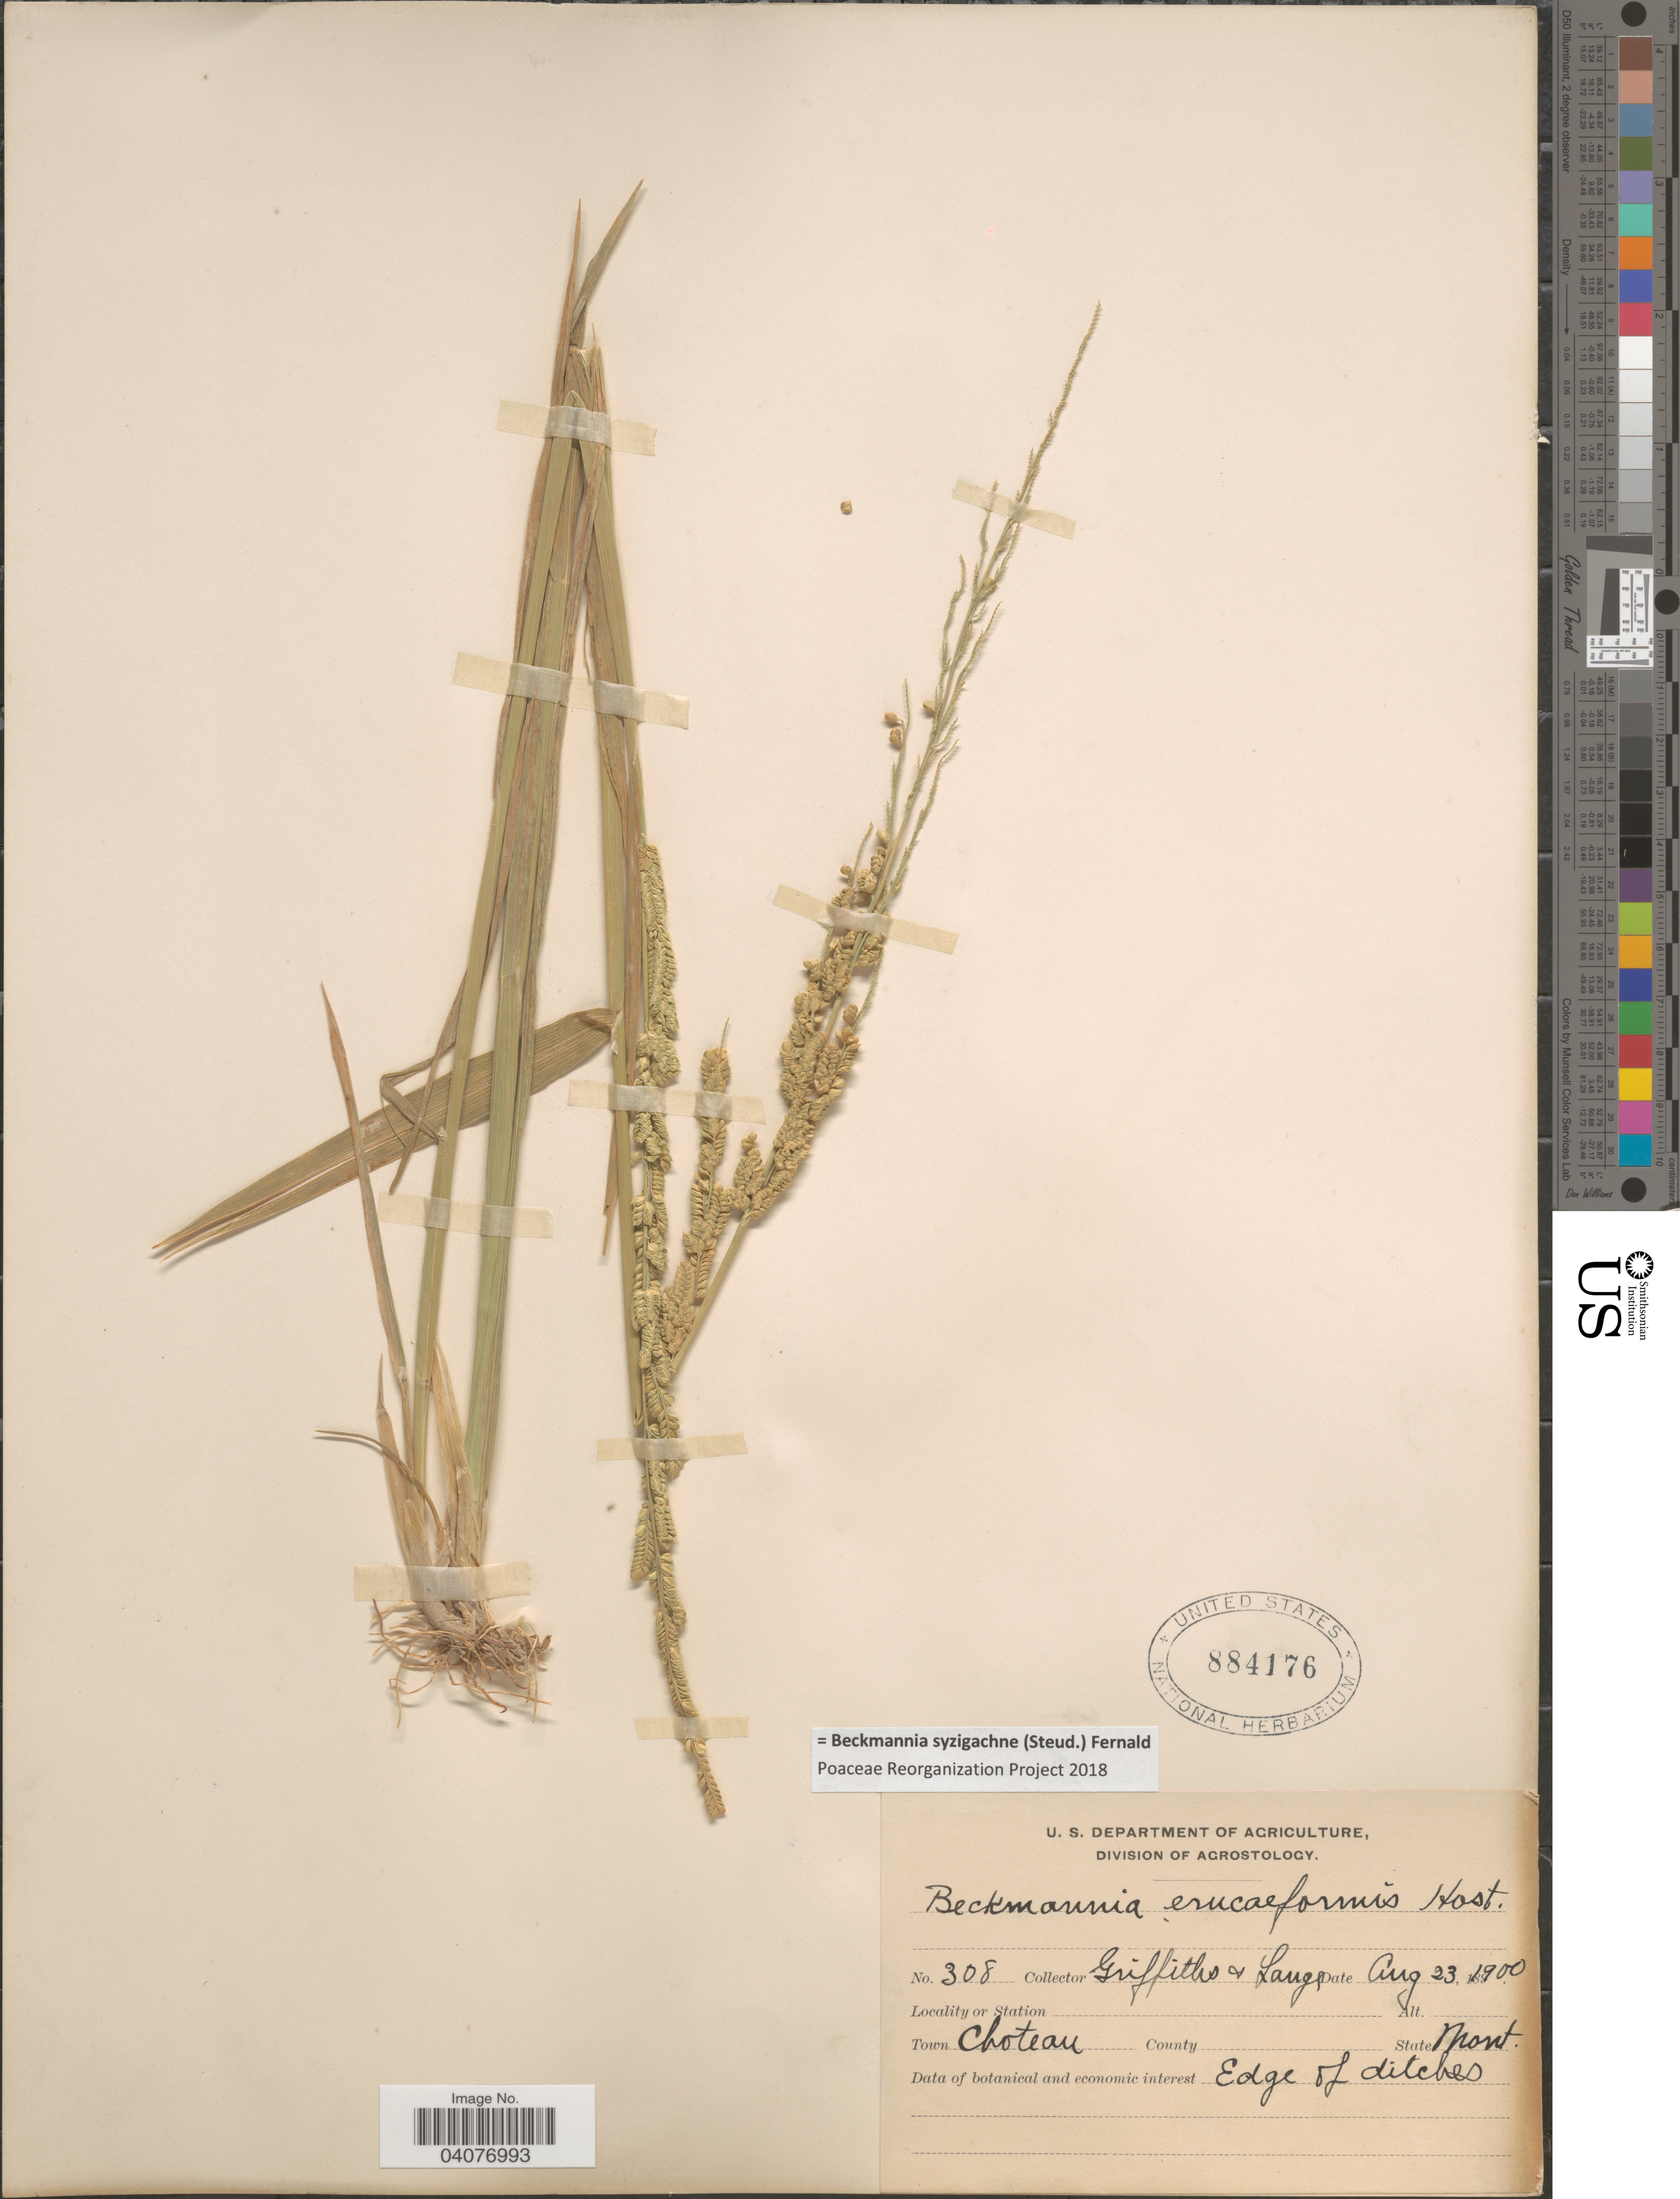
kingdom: Plantae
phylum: Tracheophyta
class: Liliopsida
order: Poales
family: Poaceae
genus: Beckmannia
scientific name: Beckmannia syzigachne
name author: (Steud.) Fernald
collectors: -- Griffiths & -- Lange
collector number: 308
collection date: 1900-08-23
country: United States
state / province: Montana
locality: Town Choteau. Edge of ditches.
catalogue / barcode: US 884176